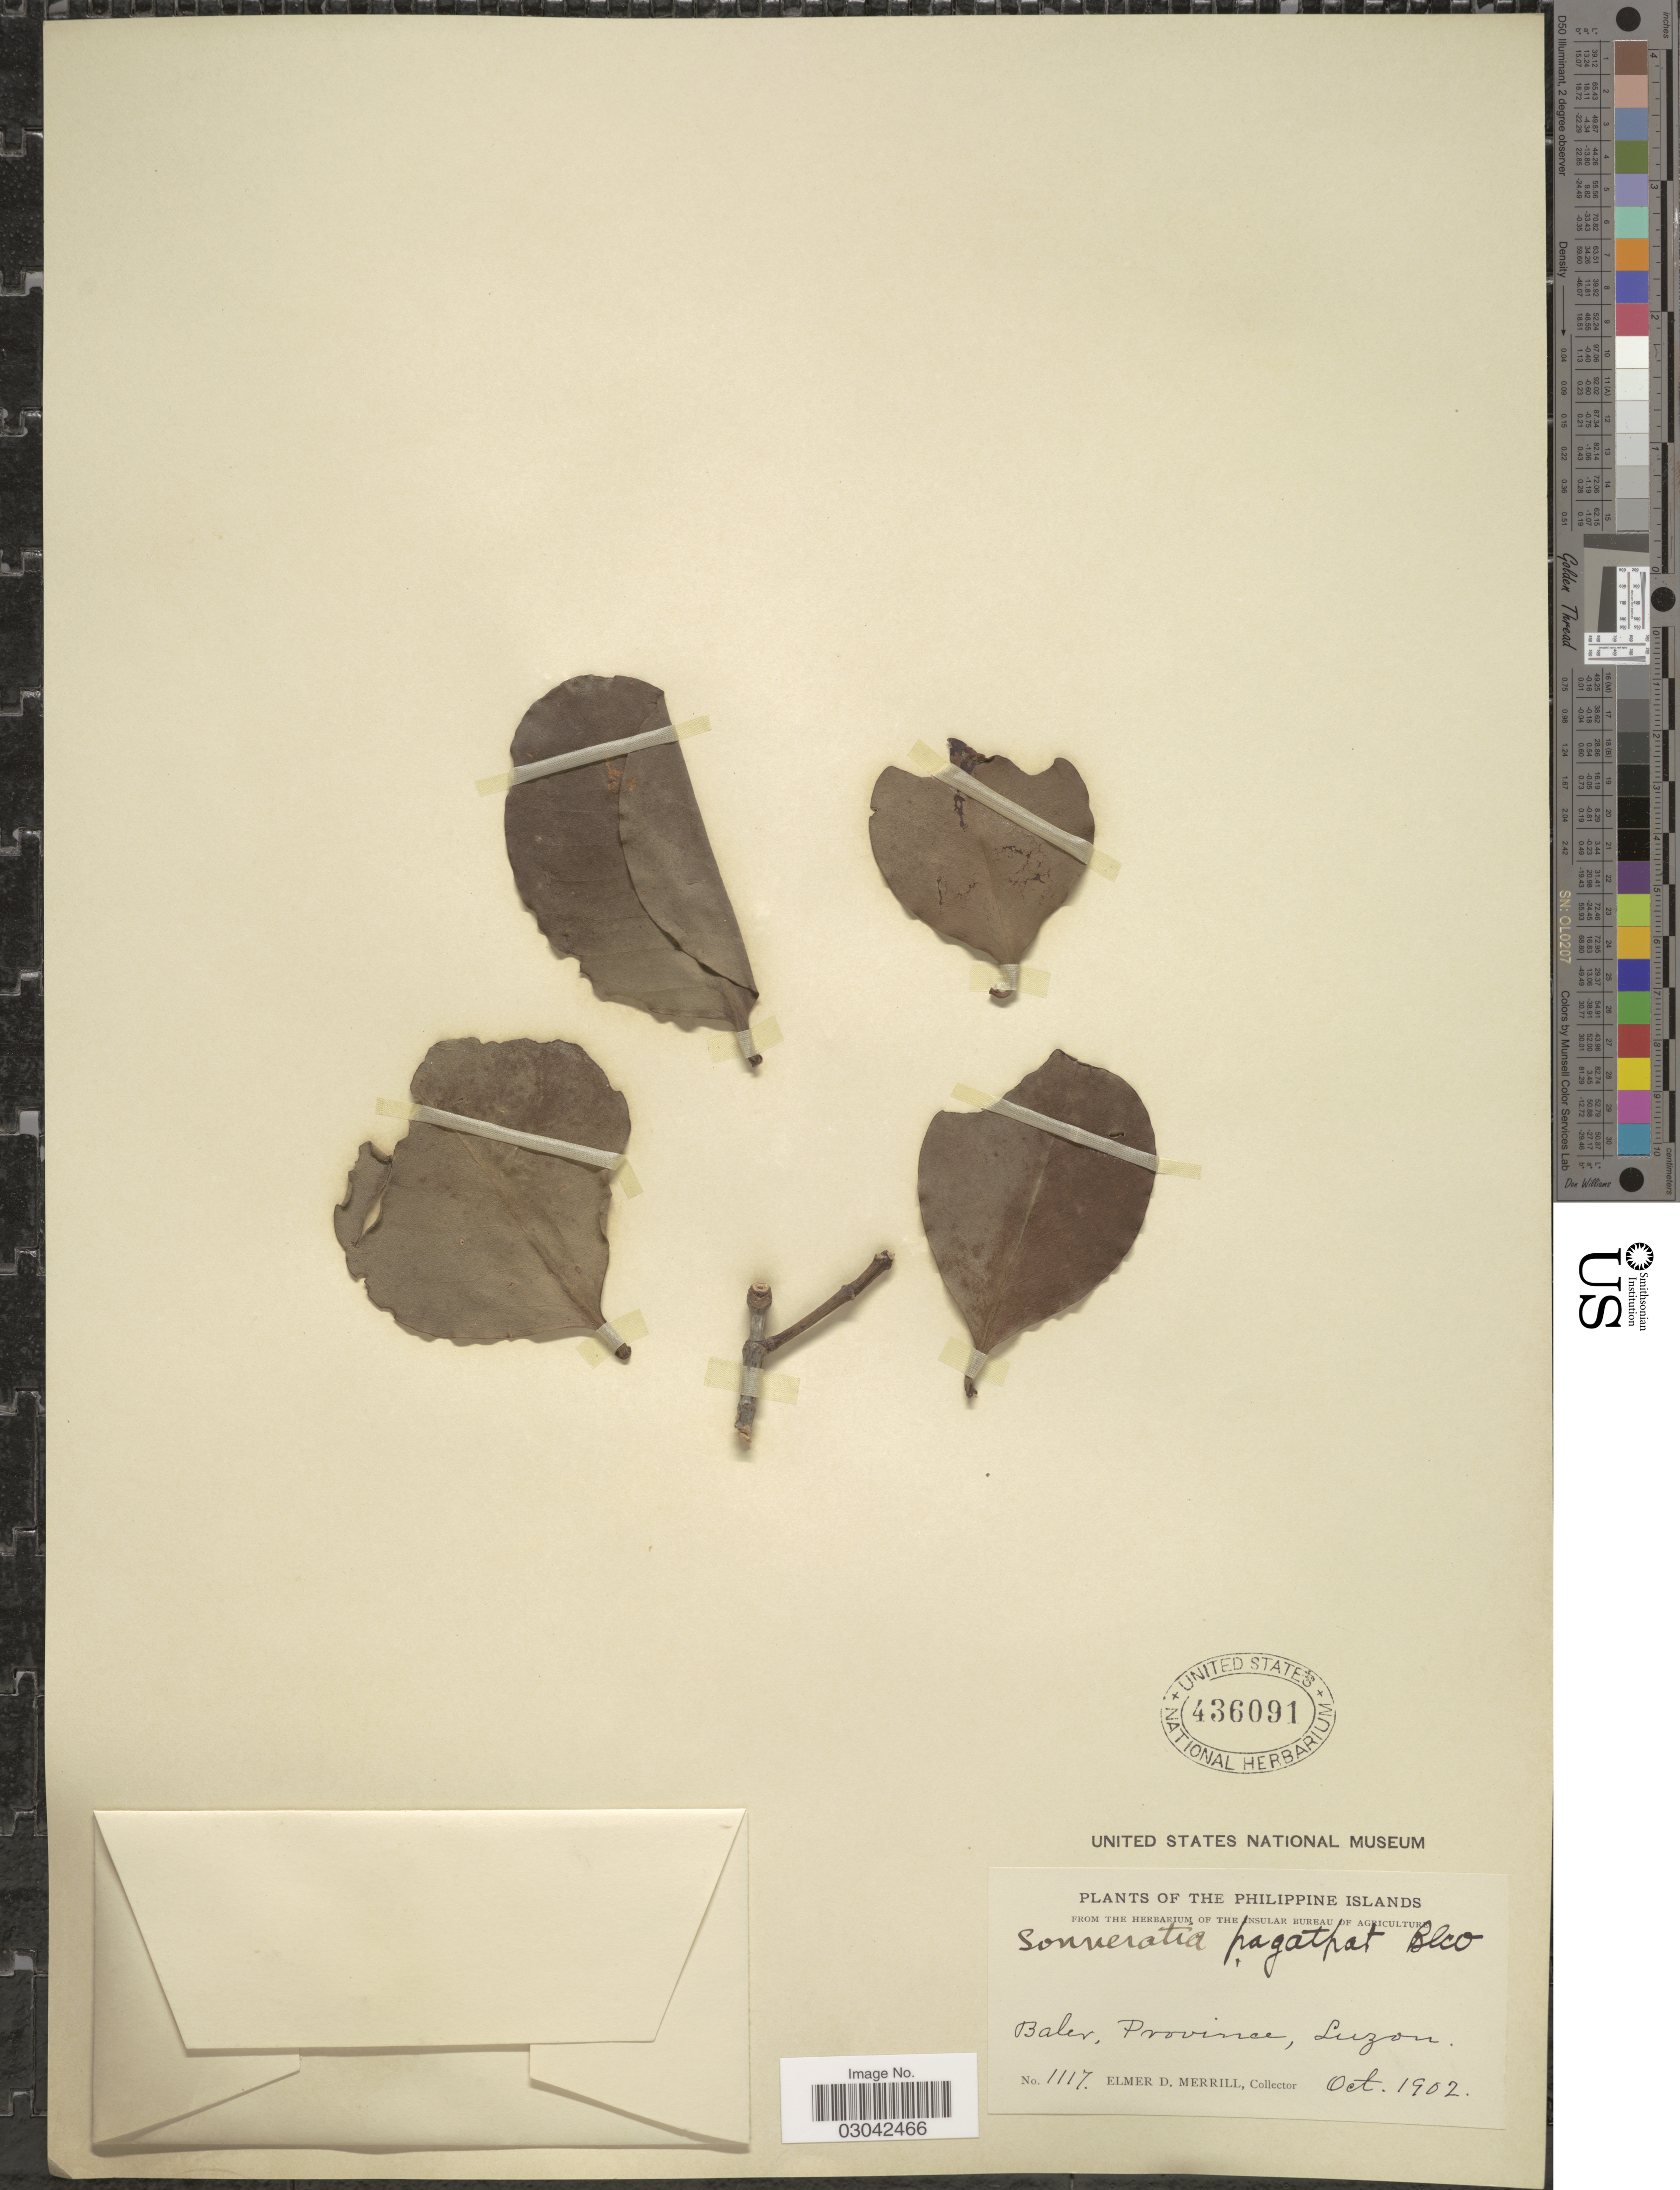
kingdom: Plantae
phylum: Tracheophyta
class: Magnoliopsida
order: Myrtales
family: Lythraceae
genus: Sonneratia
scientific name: Sonneratia pagatpat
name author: Blanco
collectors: E. D. Merrill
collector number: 1117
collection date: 1902-10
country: Philippines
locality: Baler, Province, Luzon.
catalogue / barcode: US 436091